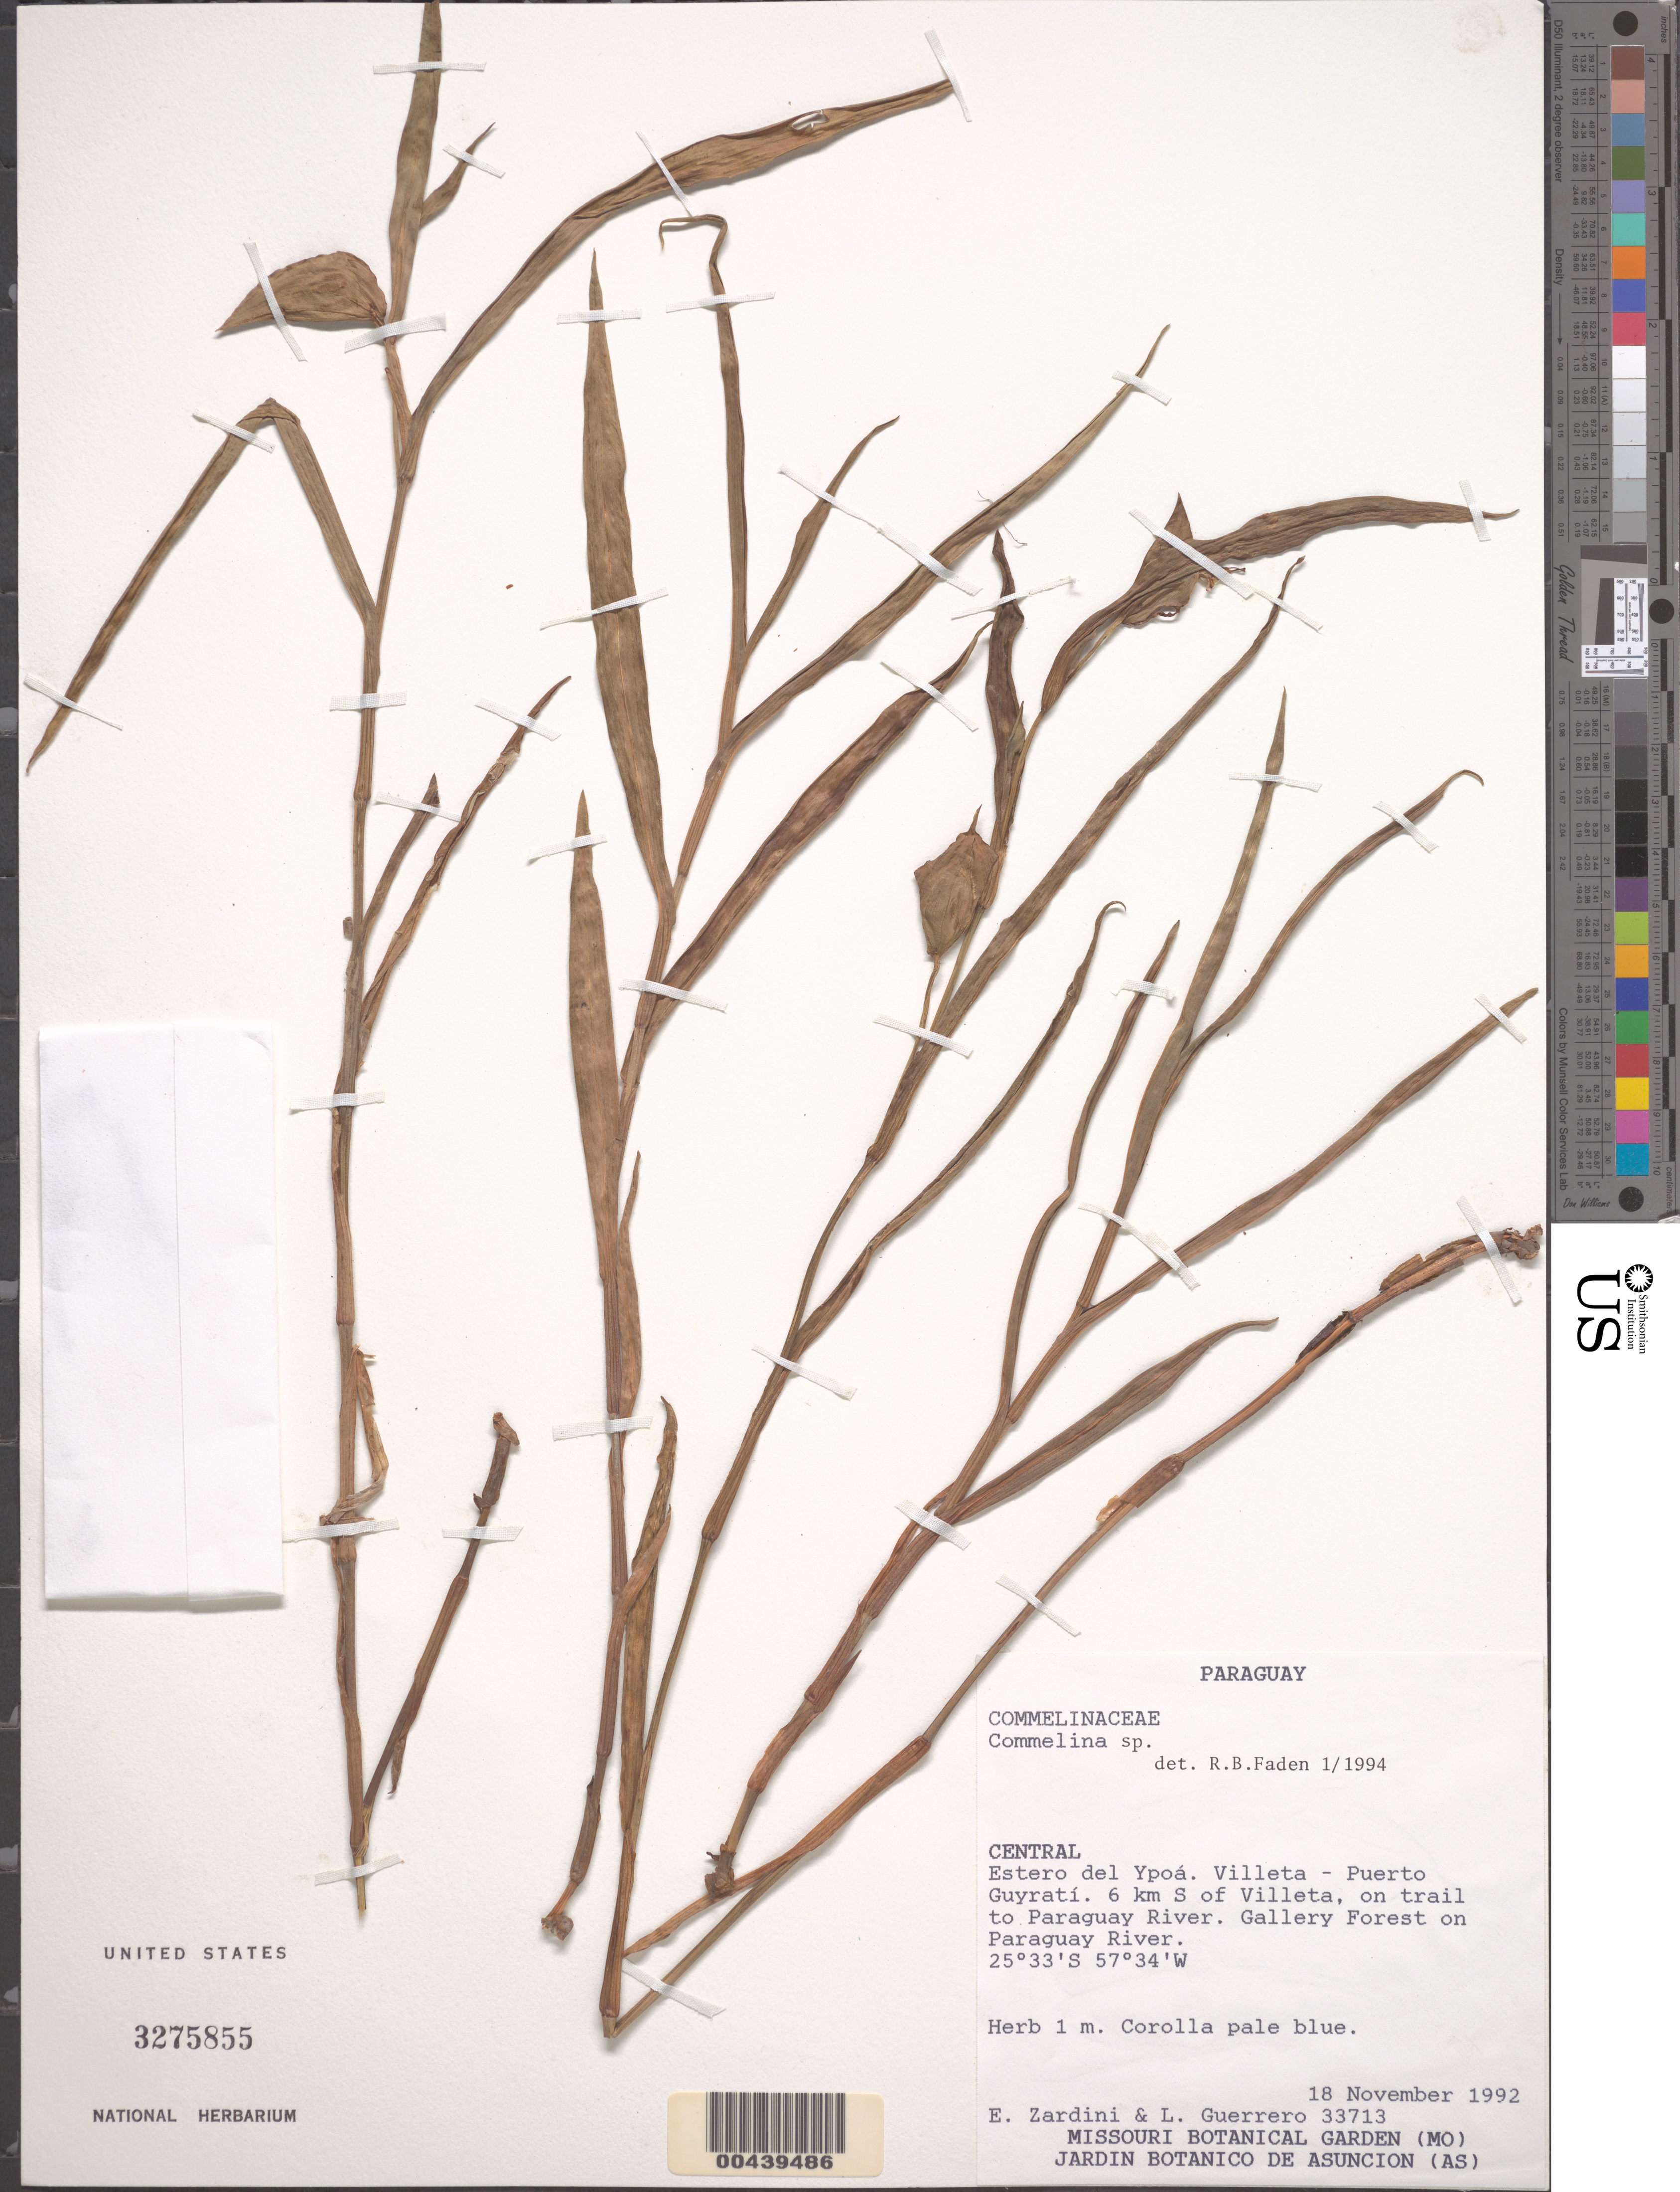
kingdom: Plantae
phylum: Tracheophyta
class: Liliopsida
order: Commelinales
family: Commelinaceae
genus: Commelina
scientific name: Commelina sp.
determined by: Faden, Robert B., (US), Smithsonian Institution - National Museum of Natural History (UNITED STATES)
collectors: E. M. Zardini & P. Aquino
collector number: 33713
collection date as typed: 18 Nov 1992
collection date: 1992-11-18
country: Paraguay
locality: Estero del ypoa, villeta-puerto guyrati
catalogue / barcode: US 3275855